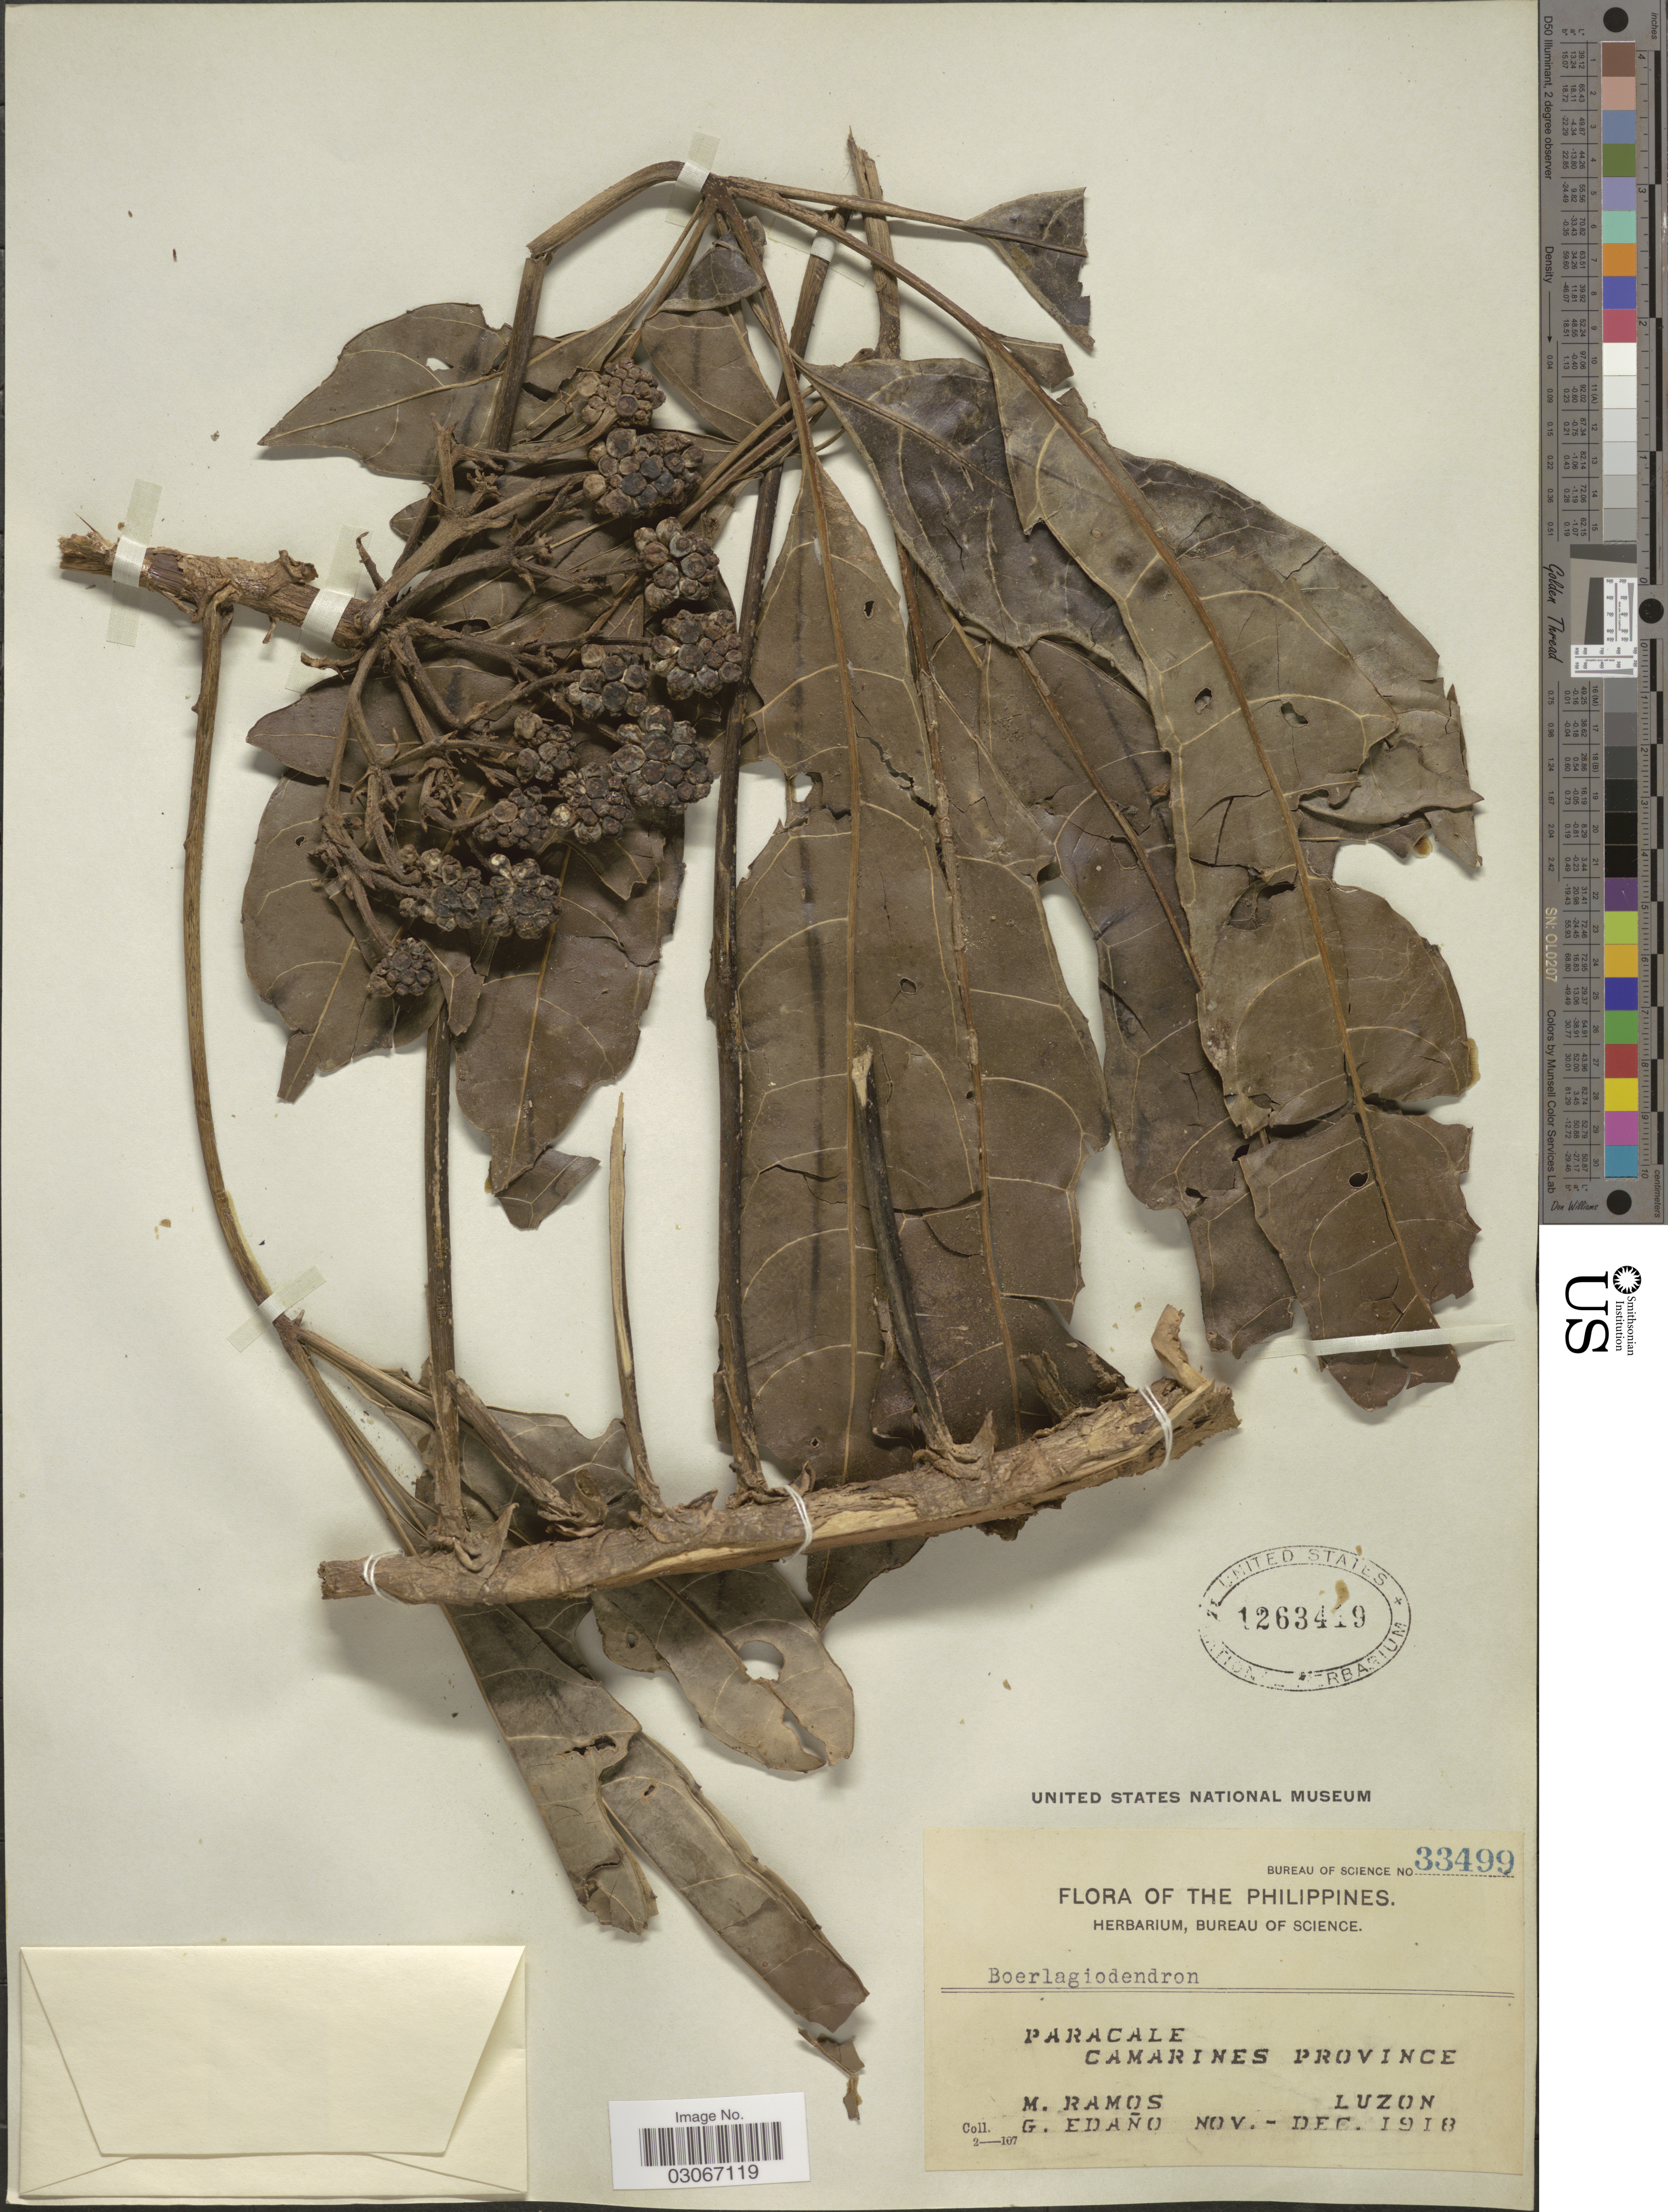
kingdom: Plantae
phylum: Tracheophyta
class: Magnoliopsida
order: Apiales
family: Araliaceae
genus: Osmoxylon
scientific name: Osmoxylon sp.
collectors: M. Ramos & G. Edaño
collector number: Bureau of Science 33499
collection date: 1918-11/1918-12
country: Philippines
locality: Paracale, Camarines Province. Luzon.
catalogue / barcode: US 1263419